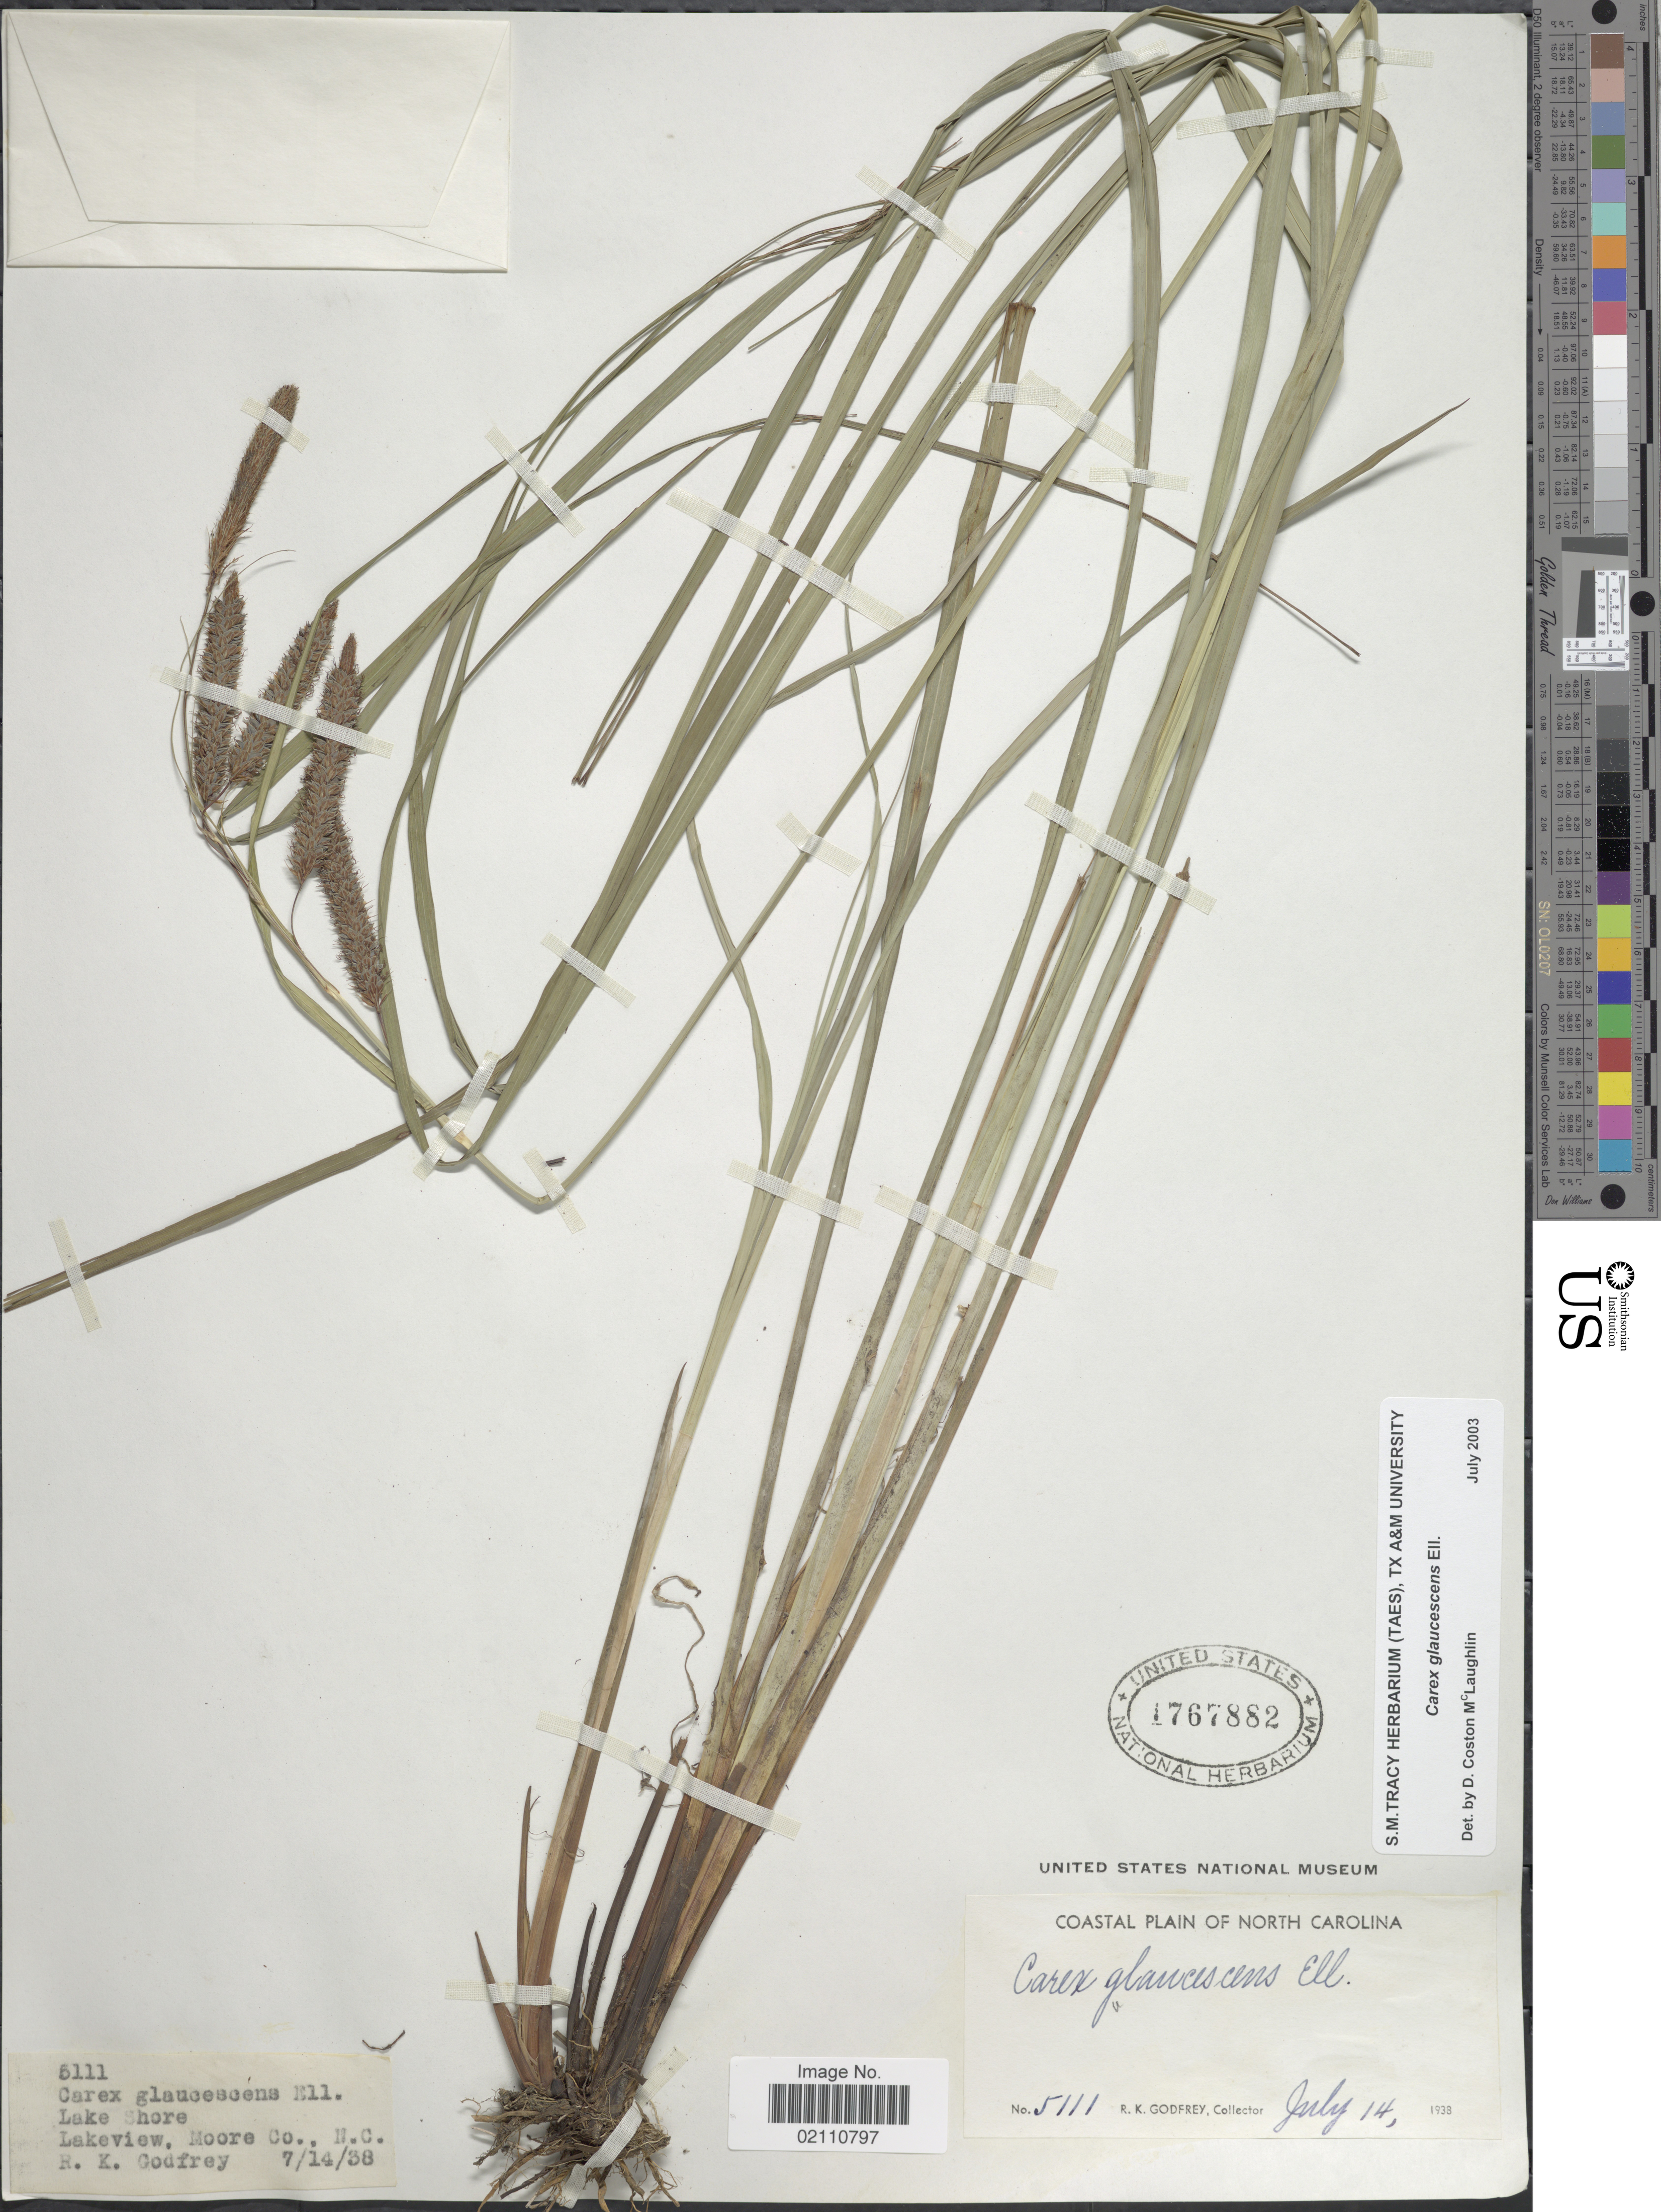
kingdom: Plantae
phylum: Tracheophyta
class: Liliopsida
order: Poales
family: Cyperaceae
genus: Carex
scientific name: Carex glaucescens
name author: Elliott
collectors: R. K. Godfrey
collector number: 5111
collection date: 1938-07-14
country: United States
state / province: North Carolina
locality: Coastal Plain, Lake Shore, Lakeview, Moore Co., N.C.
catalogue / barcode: US 1767882